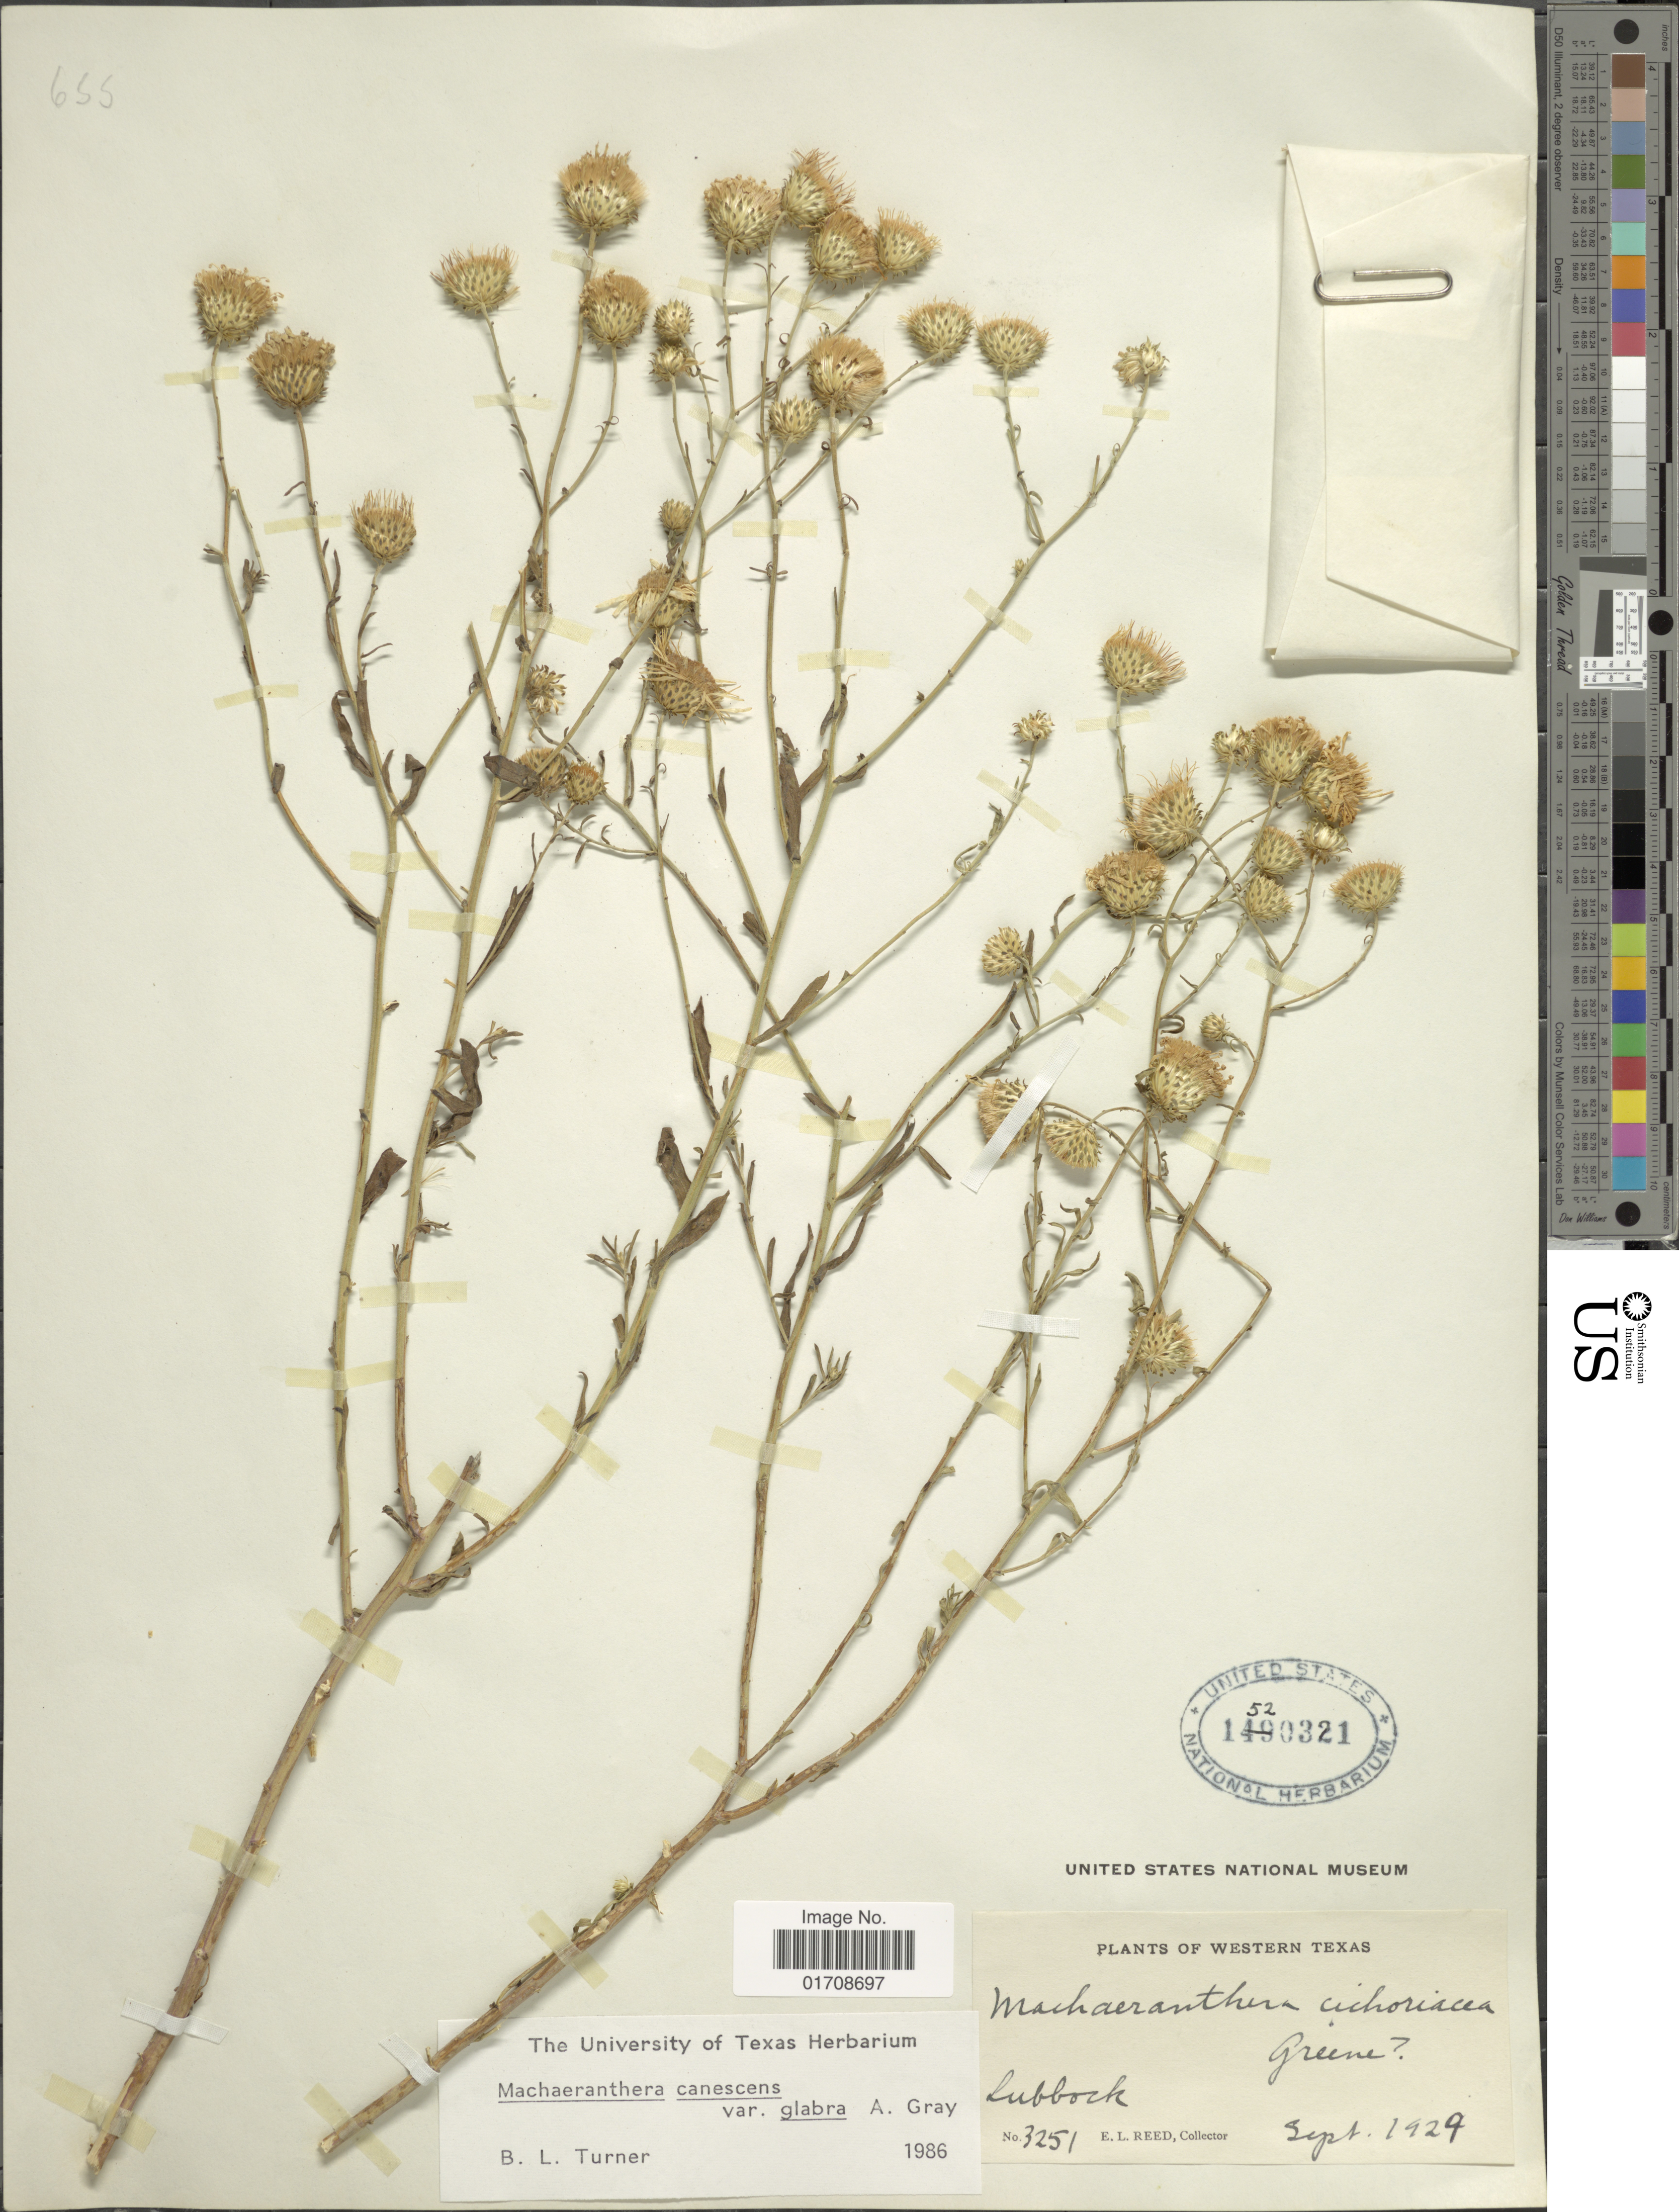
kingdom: Plantae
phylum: Tracheophyta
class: Magnoliopsida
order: Asterales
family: Asteraceae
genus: Machaeranthera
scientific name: Machaeranthera canescens var. glabra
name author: A. Gray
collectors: E. Reed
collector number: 3251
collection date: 1929-09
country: United States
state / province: Texas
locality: Western texas, Lubbock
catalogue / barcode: US 1520321